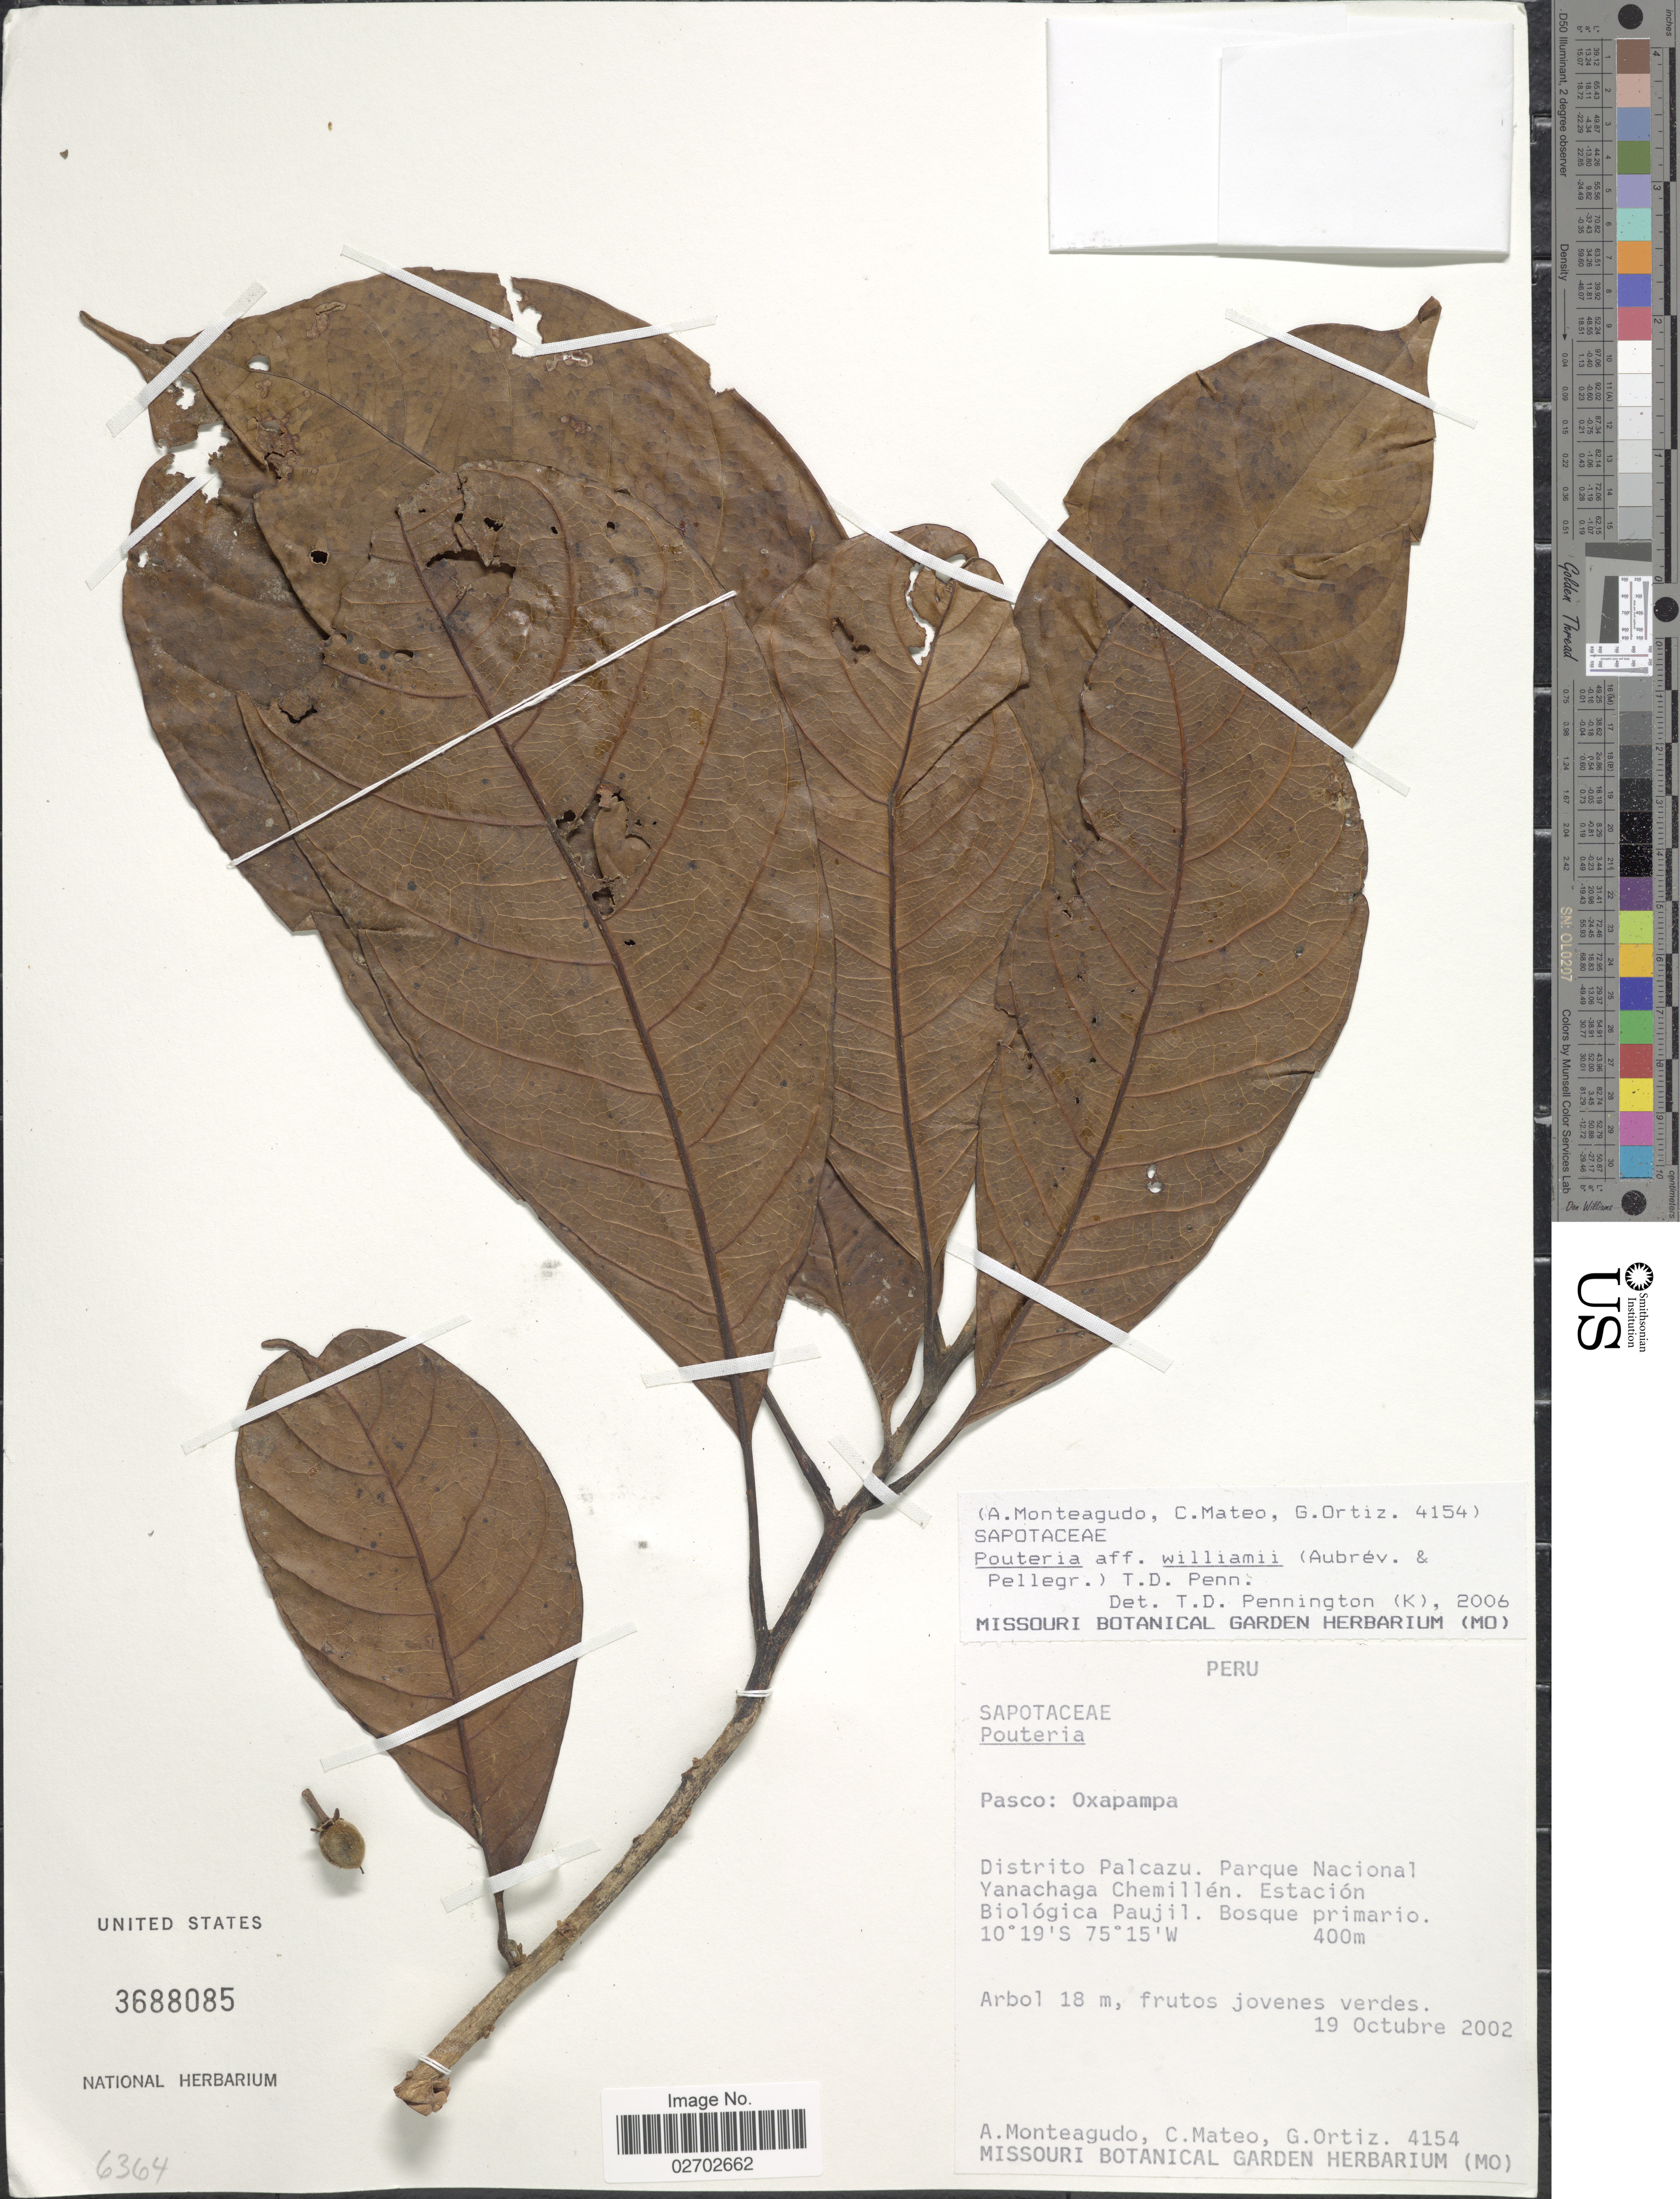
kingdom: Plantae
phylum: Tracheophyta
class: Magnoliopsida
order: Ericales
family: Sapotaceae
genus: Pouteria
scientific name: Pouteria williamii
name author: (Aubrév. & Pellegr.) T.D. Penn.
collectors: A. Monteagudo, C. Mateo & C. Ortiz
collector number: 4154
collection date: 2002-10-19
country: Peru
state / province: Pasco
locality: Oxapampa. Distrito Palcazu. Parque Nacional Yanachaga Chemillen. Estacion Biologica Paujil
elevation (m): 400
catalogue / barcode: US 3688085